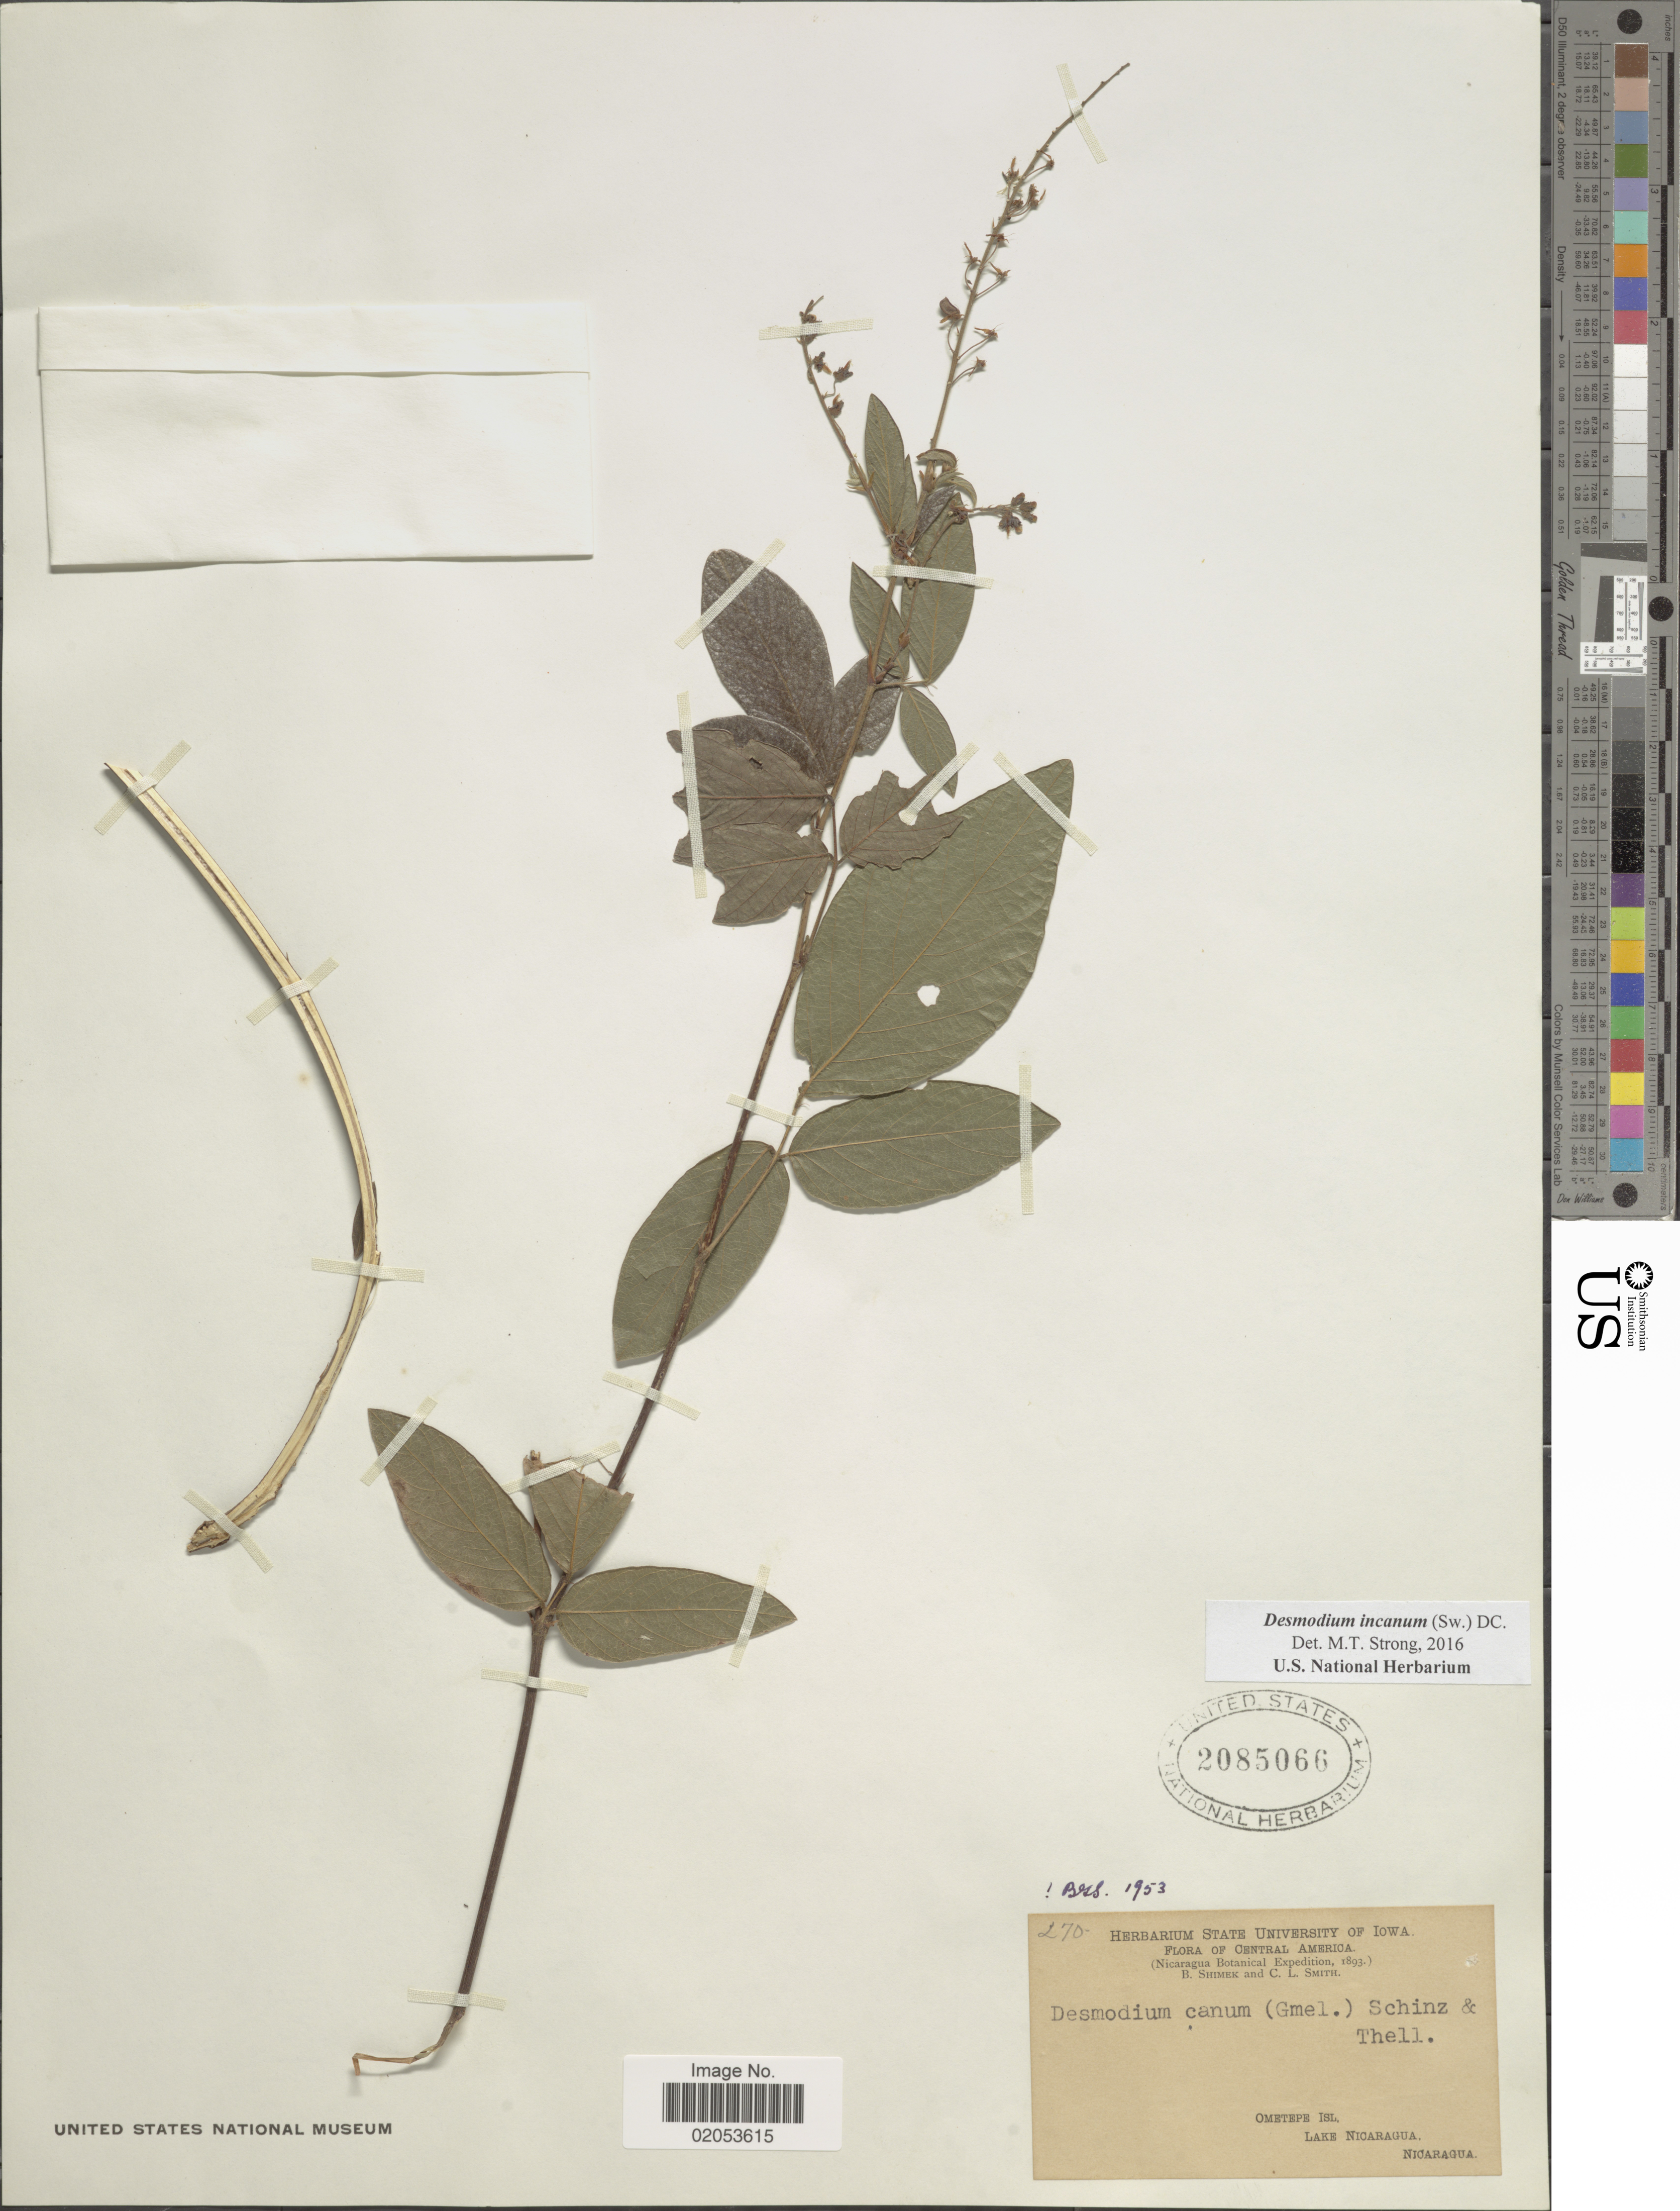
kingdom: Plantae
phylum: Tracheophyta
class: Magnoliopsida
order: Fabales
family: Fabaceae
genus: Desmodium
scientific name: Desmodium incanum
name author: (Sw.) DC.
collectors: B. Shimek & C. L. Smith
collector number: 270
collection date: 1893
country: Nicaragua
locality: Central America, Omtetepe Isl., Lake Nicaragua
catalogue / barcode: US 2085066